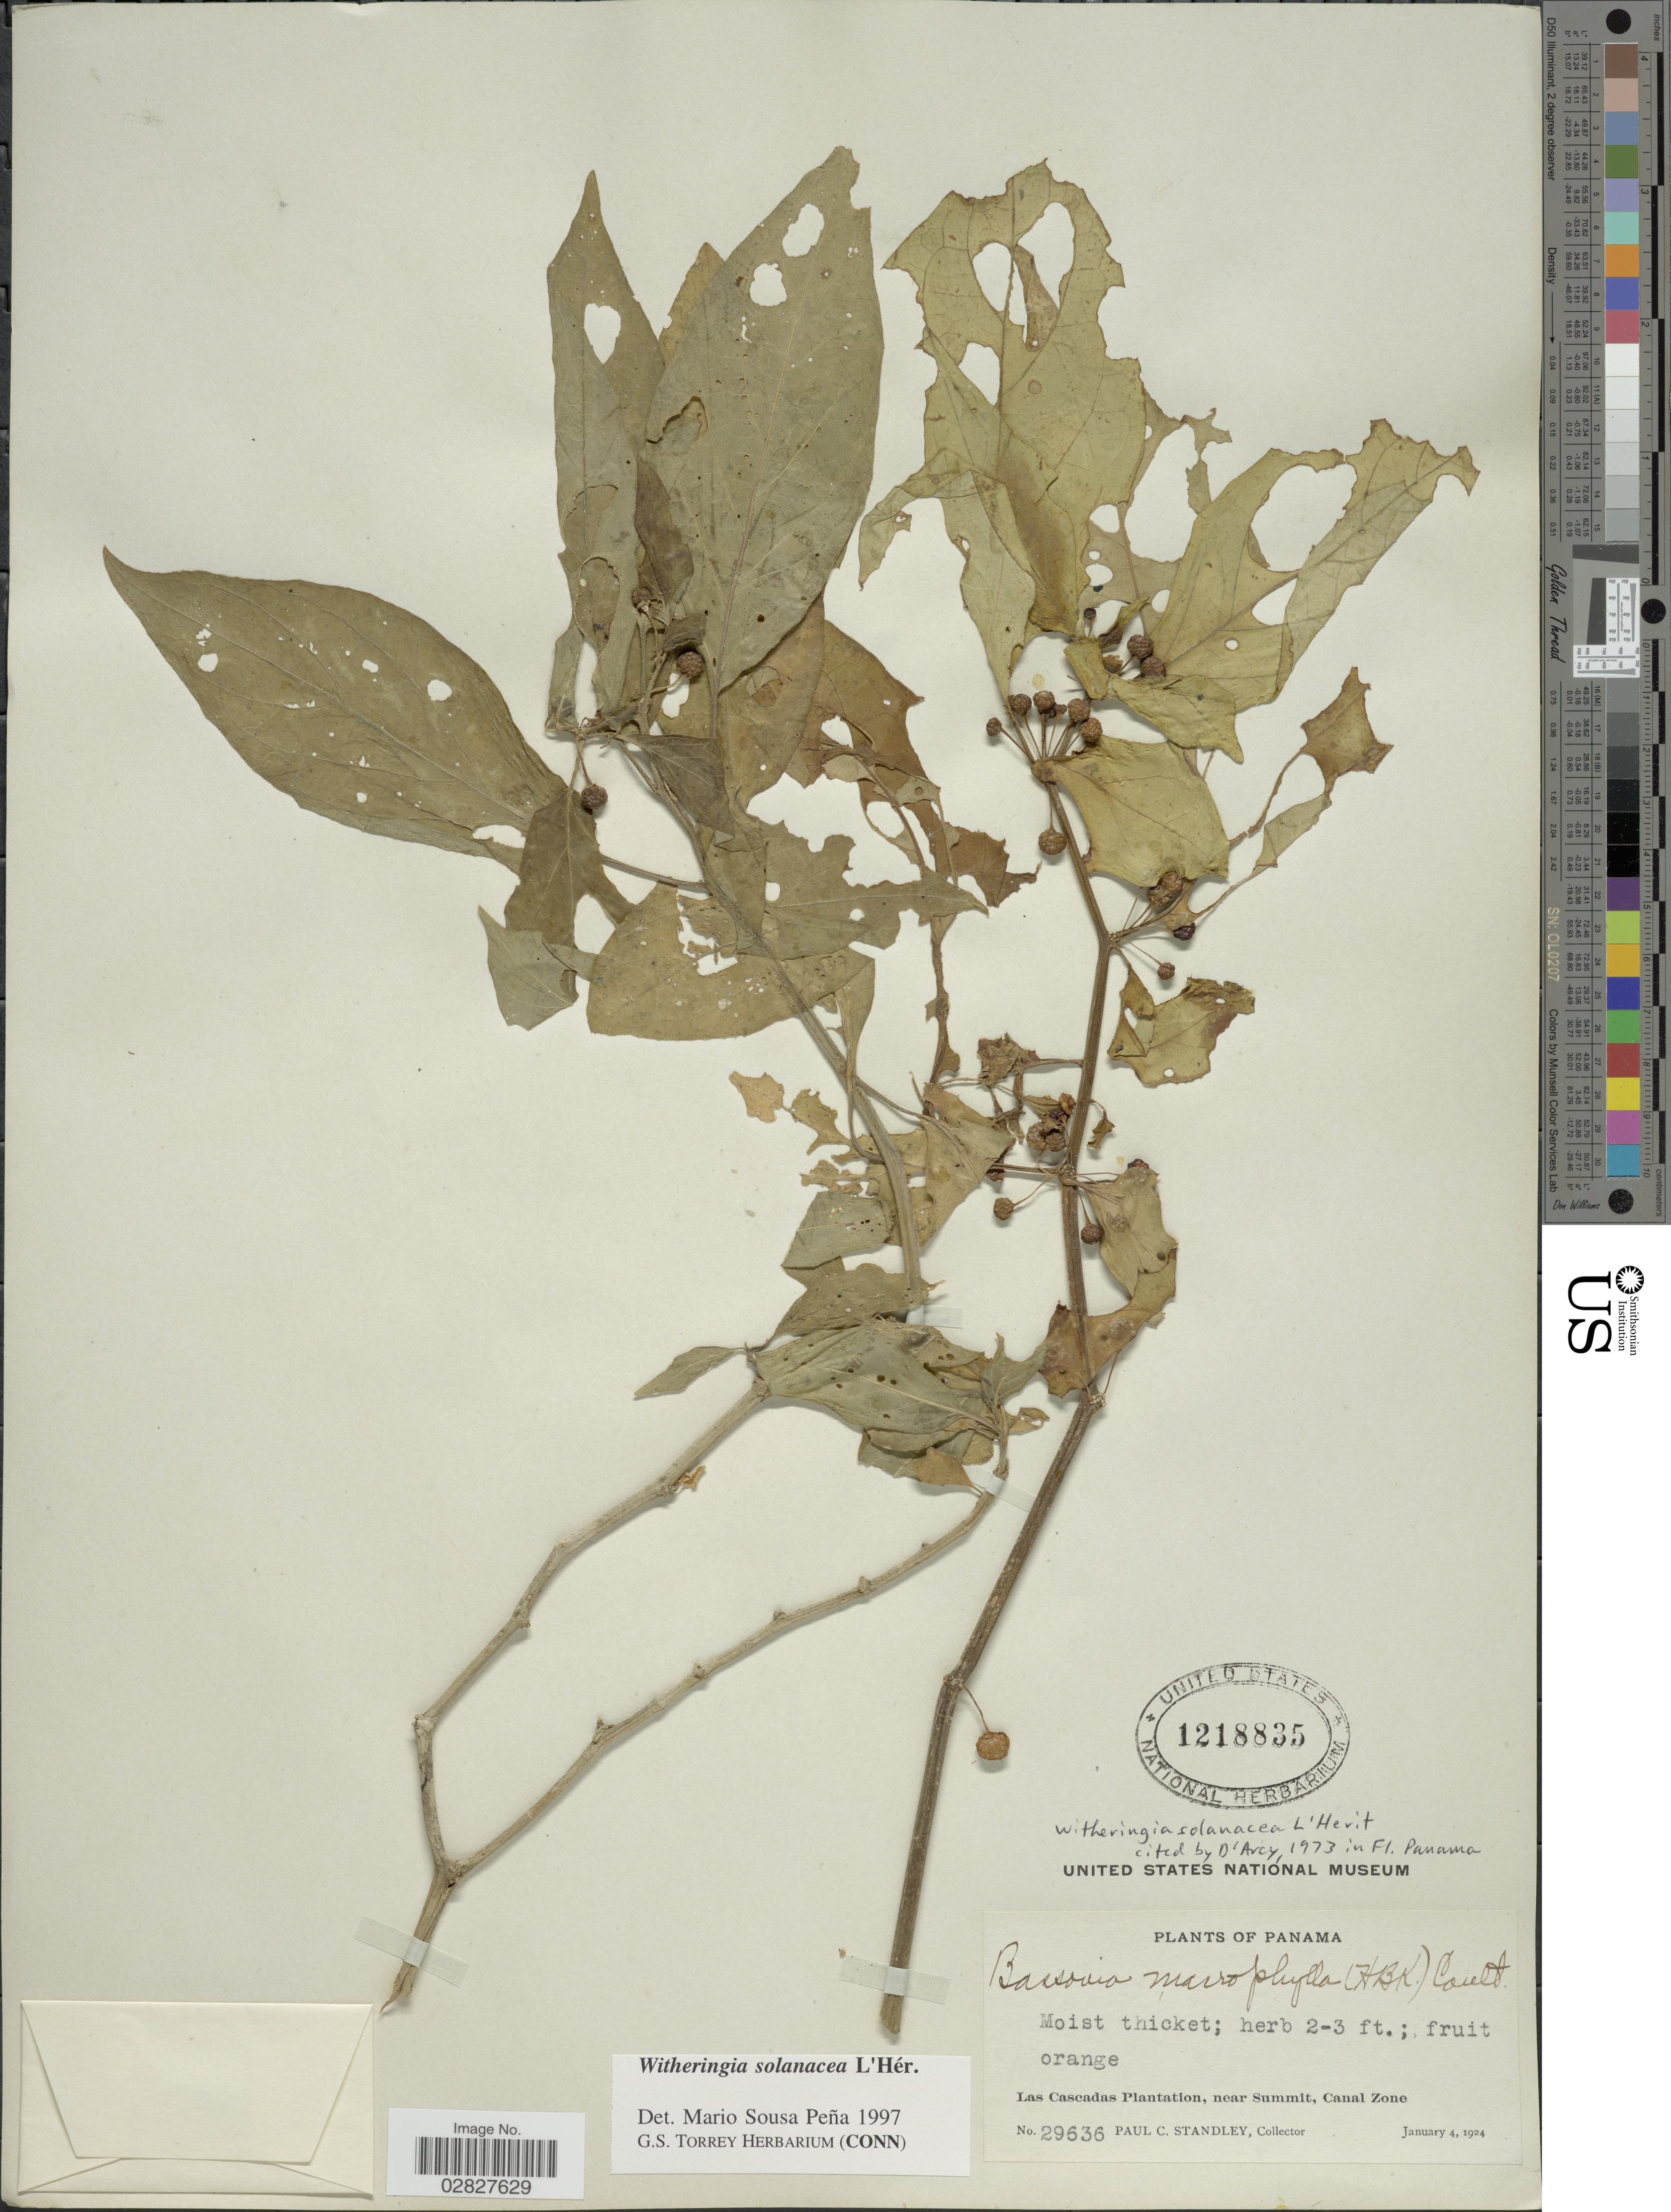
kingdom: Plantae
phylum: Tracheophyta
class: Magnoliopsida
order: Solanales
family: Solanaceae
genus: Witheringia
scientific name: Witheringia solanacea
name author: L'Hér.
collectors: P. C. Standley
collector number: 29636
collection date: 1924-01-04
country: Panama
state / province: Colón / Panamá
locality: Las Cascadas Plantation, near summit, Canal Zone.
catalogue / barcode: US 1218835